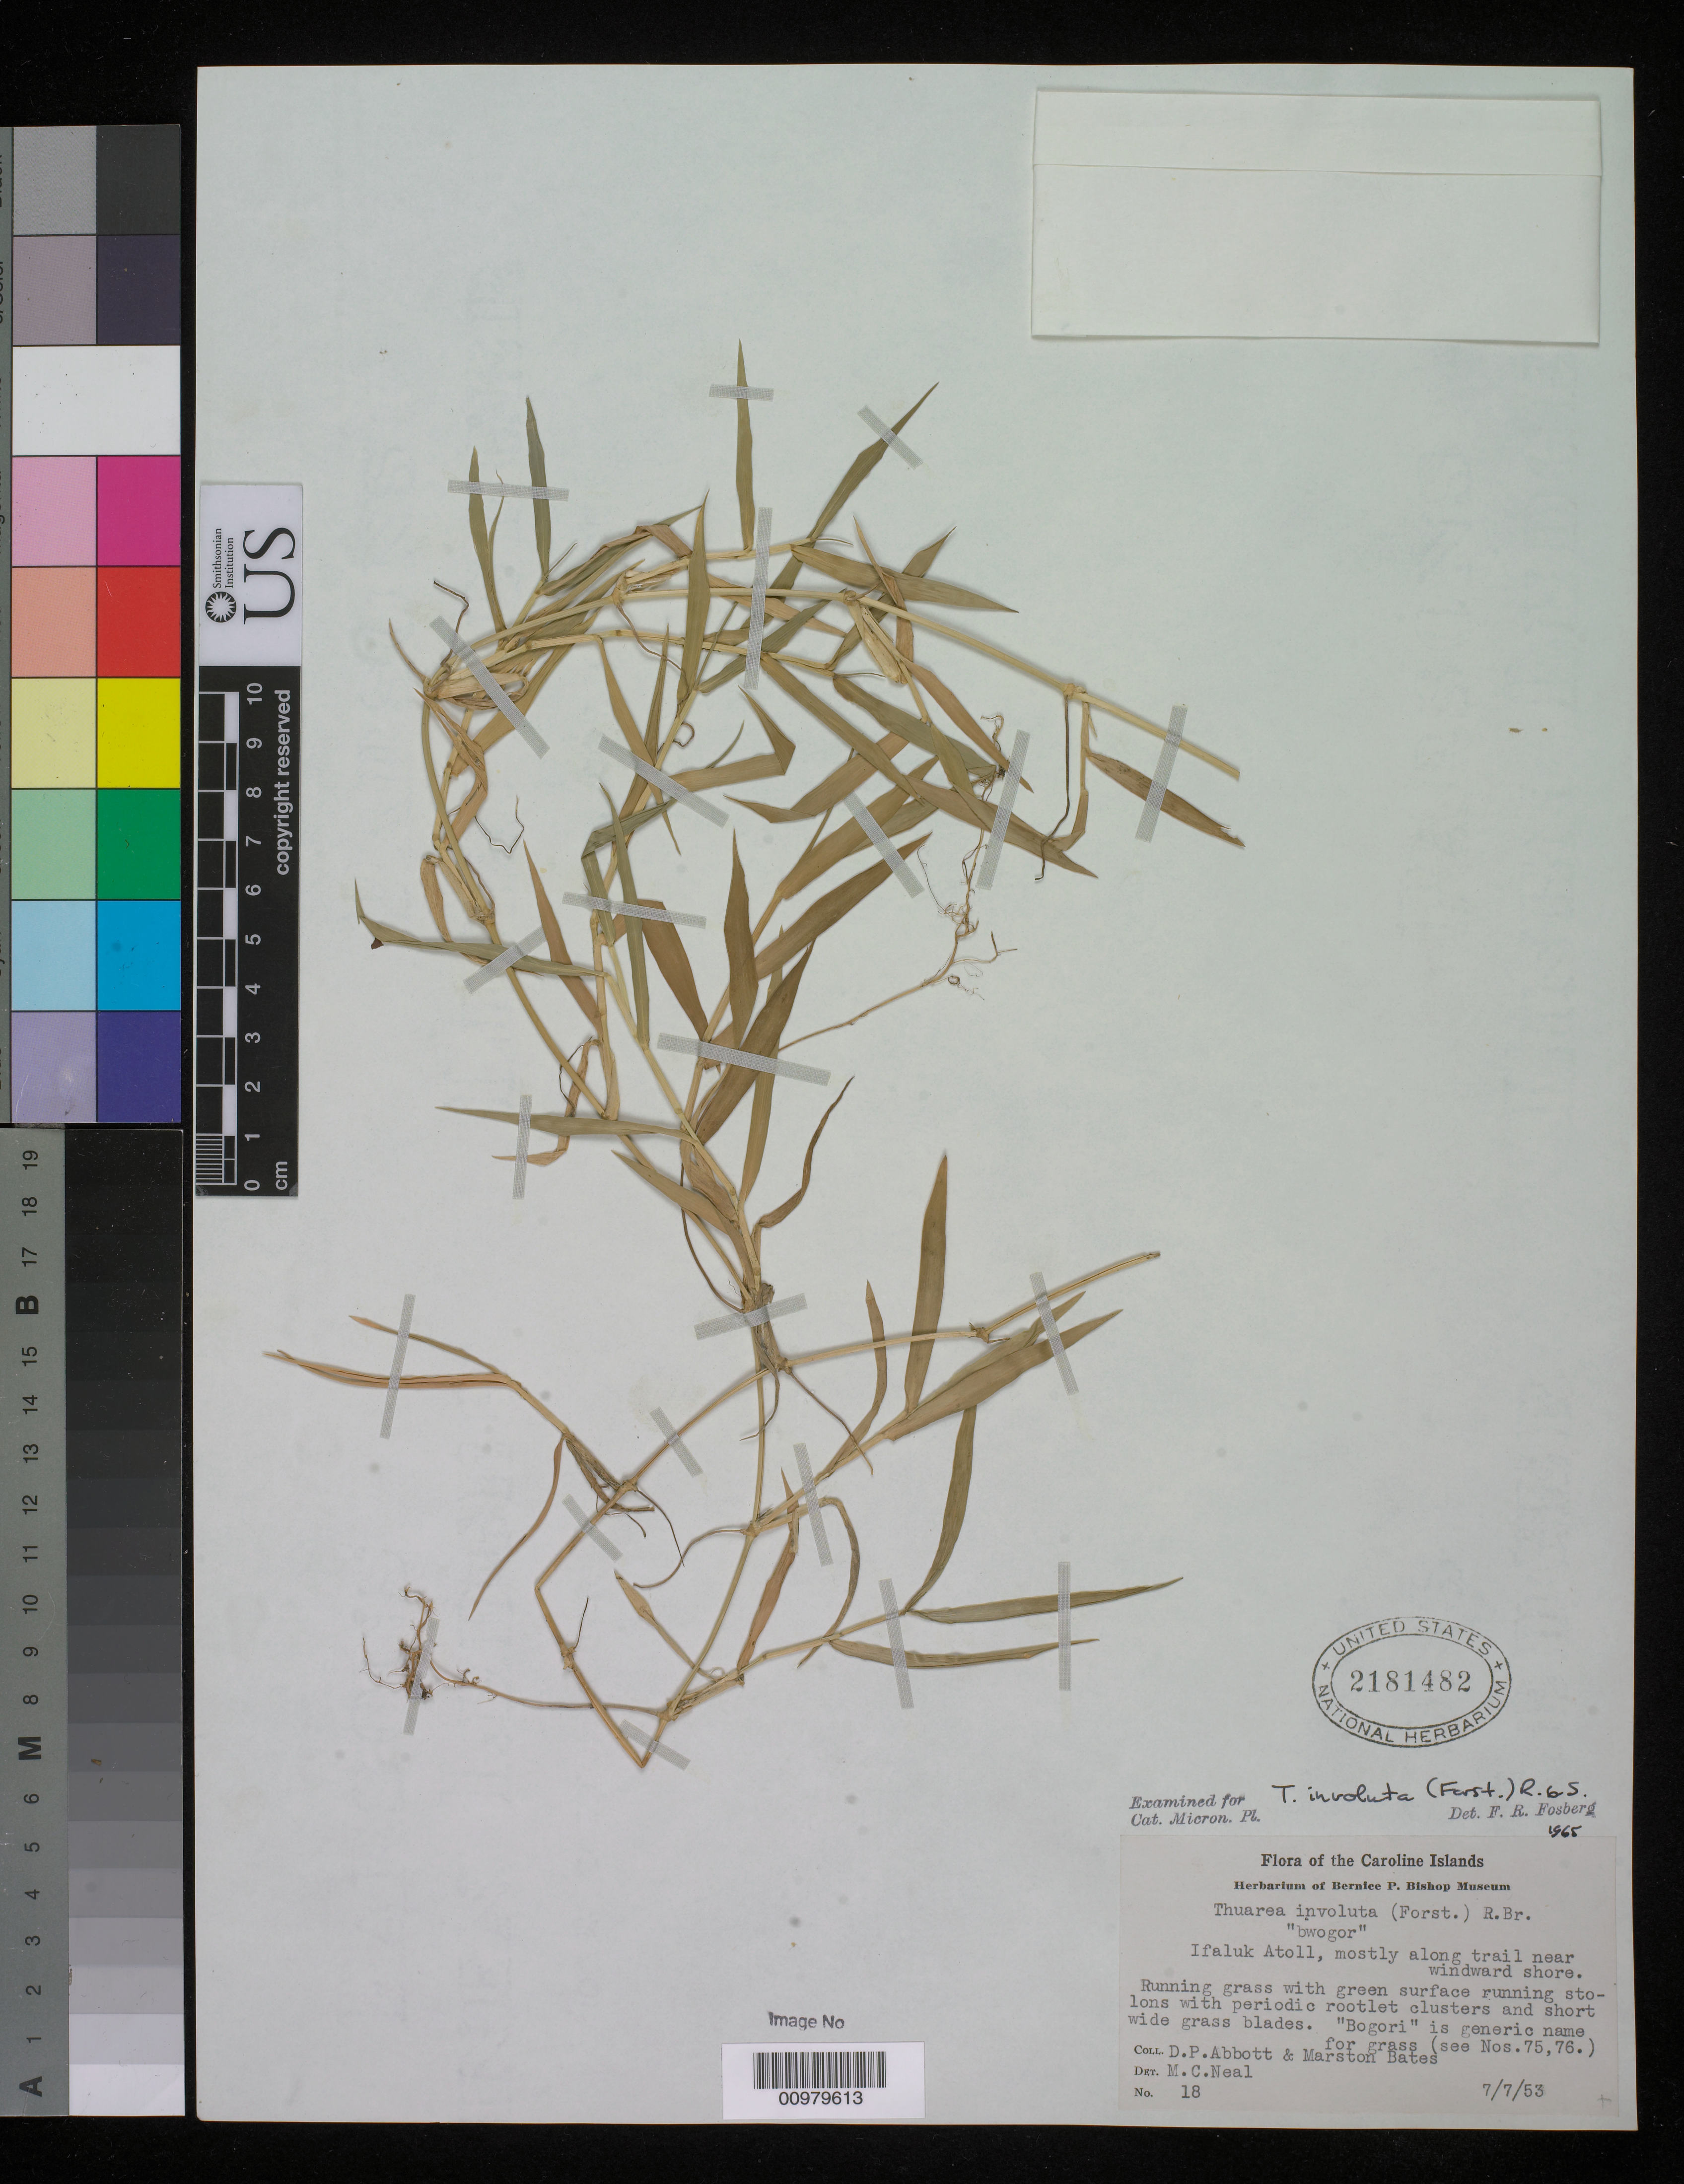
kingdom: Plantae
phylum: Tracheophyta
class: Liliopsida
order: Poales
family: Poaceae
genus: Thuarea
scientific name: Thuarea involuta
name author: (G. Forst.) R. Br. ex Sm.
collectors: D. P. Abbott & M. Bates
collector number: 18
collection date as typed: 07 Jul 1953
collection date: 1953-07-07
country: Micronesia, Federated States of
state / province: Yap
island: Ifalik (Ifaluk) Atoll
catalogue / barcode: US 2181482